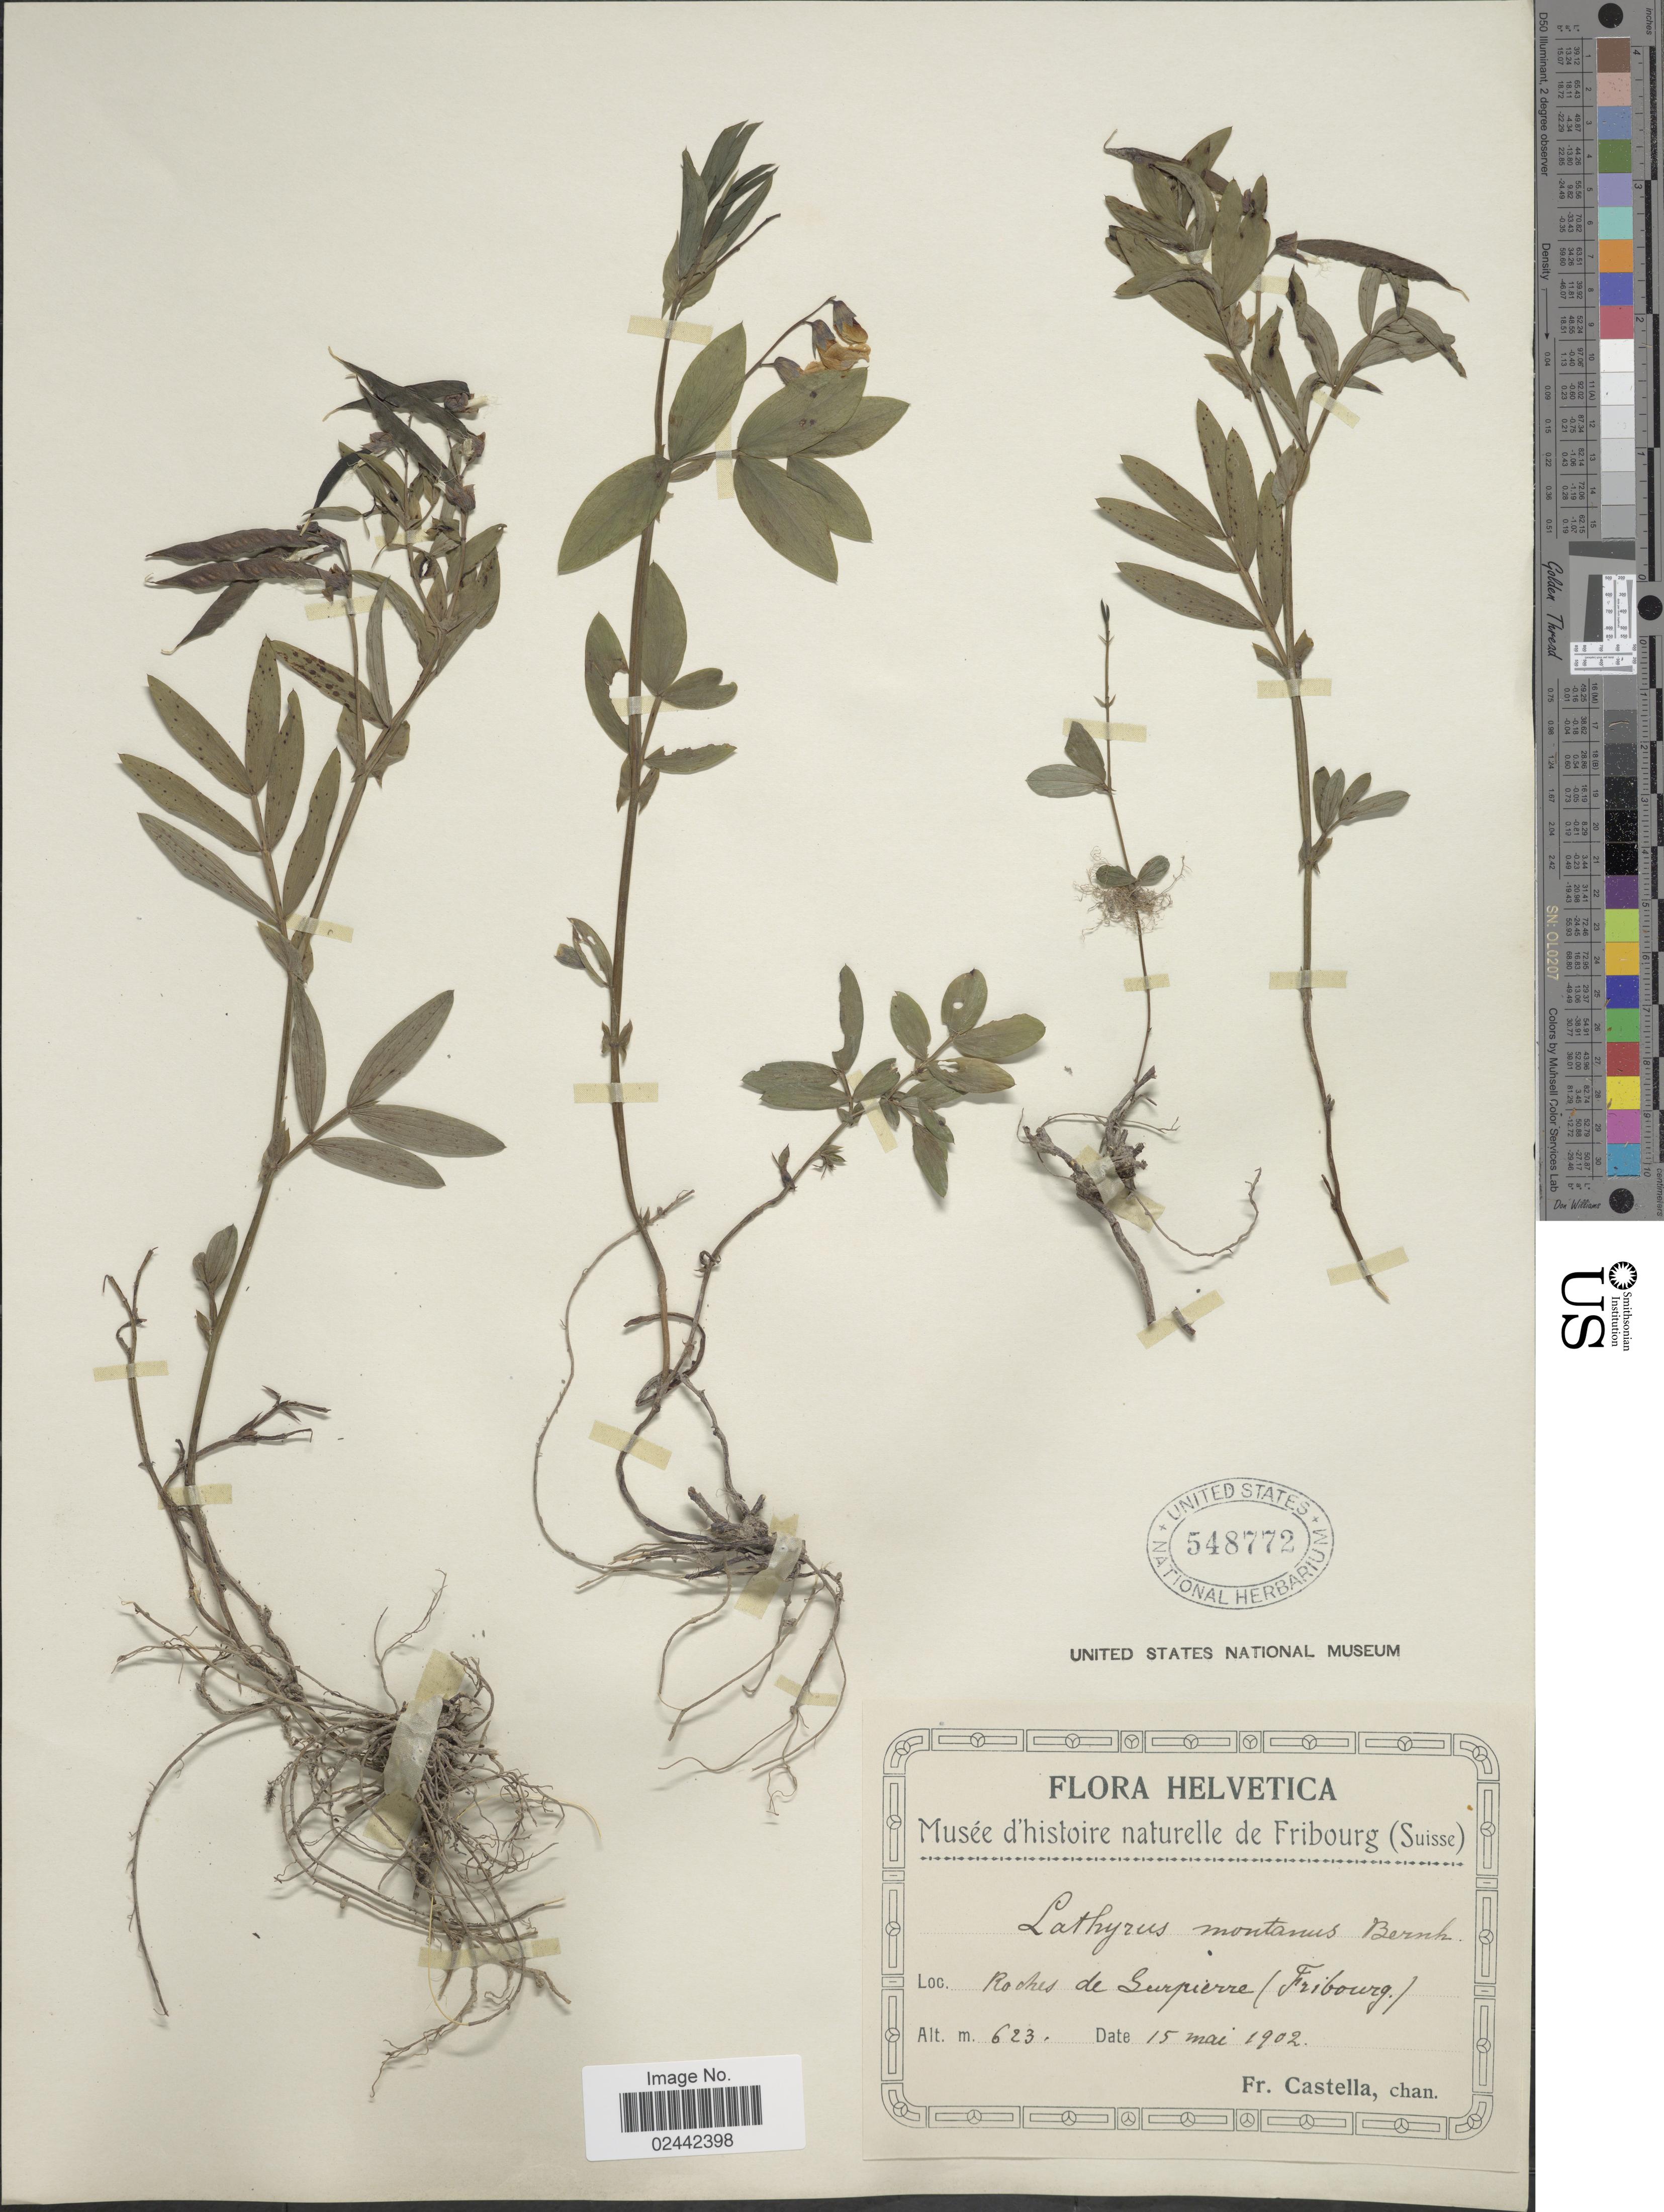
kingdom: Plantae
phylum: Tracheophyta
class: Magnoliopsida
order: Fabales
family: Fabaceae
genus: Lathyrus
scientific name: Lathyrus montanus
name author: Bernh.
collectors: Fr. Castella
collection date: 1902-05-15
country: Switzerland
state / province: Fribourg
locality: Roches de Surpierre (Fribourg). Helvetica.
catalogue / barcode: US 548772